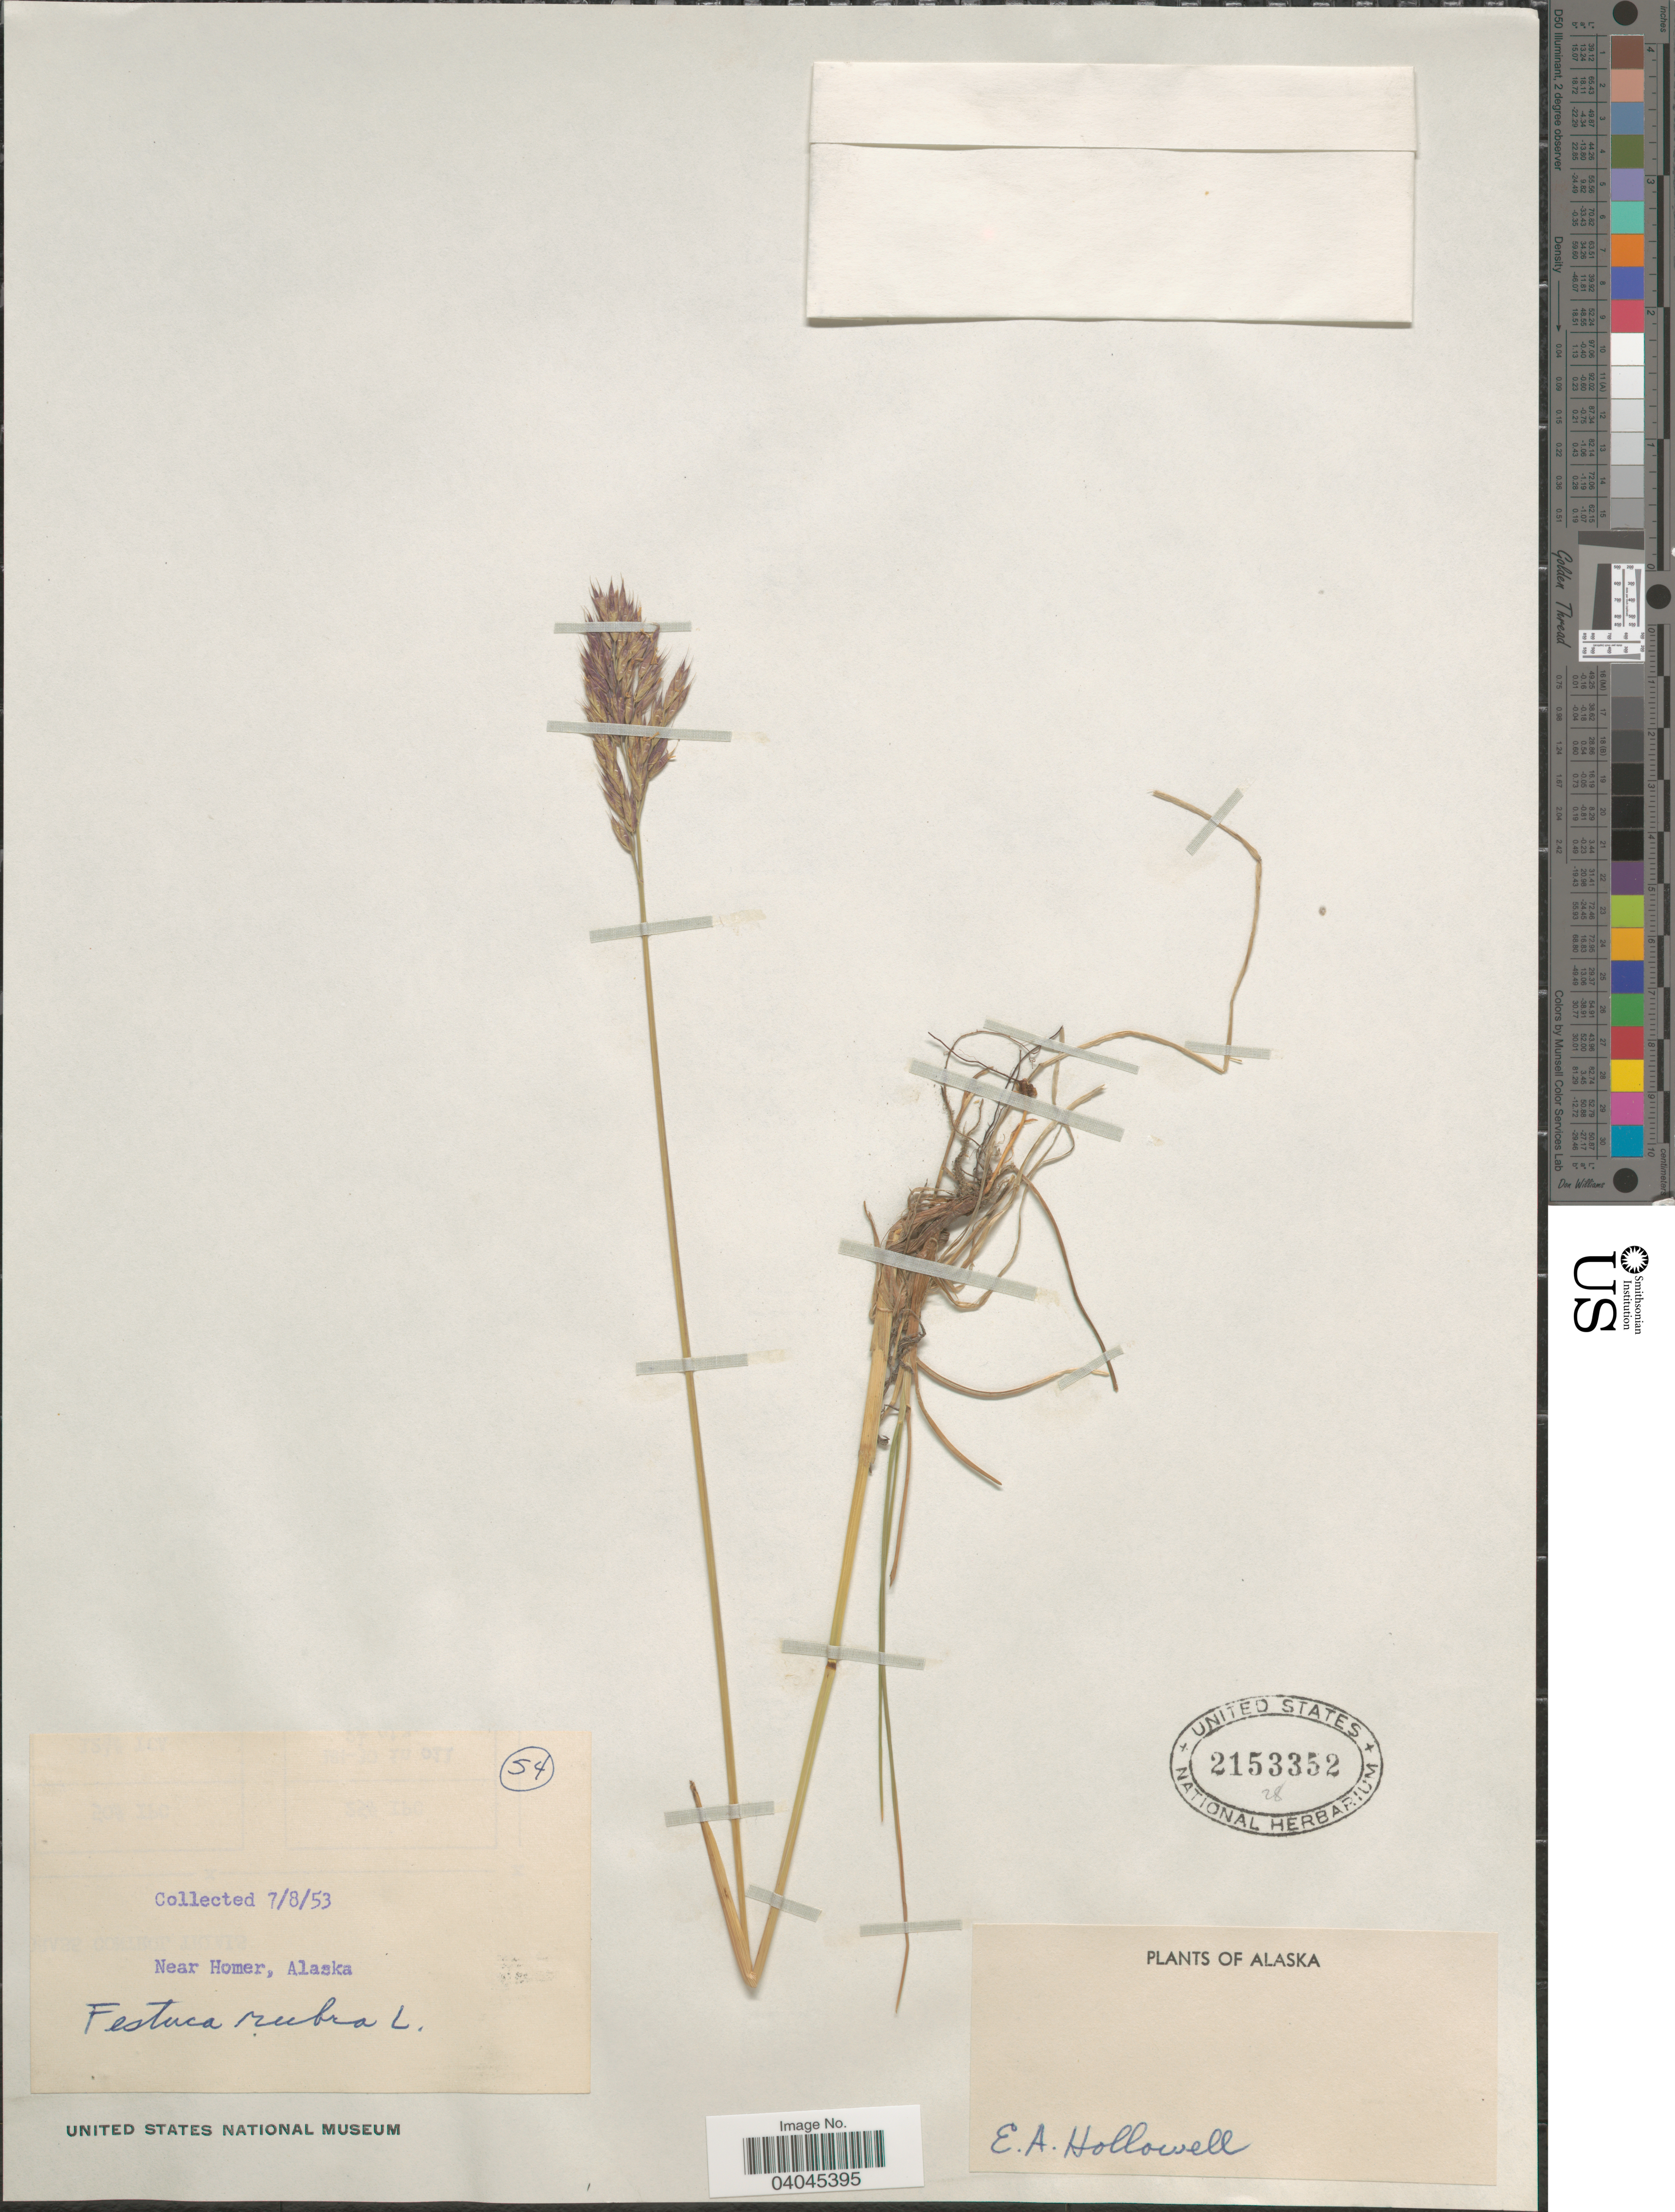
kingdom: Plantae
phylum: Tracheophyta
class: Liliopsida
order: Poales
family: Poaceae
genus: Festuca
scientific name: Festuca rubra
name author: L.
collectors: E. Hollowell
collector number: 54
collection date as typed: Transcribed d/m/y: 8/7/53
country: United States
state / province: Alaska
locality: Near Homer.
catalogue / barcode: US 2153352